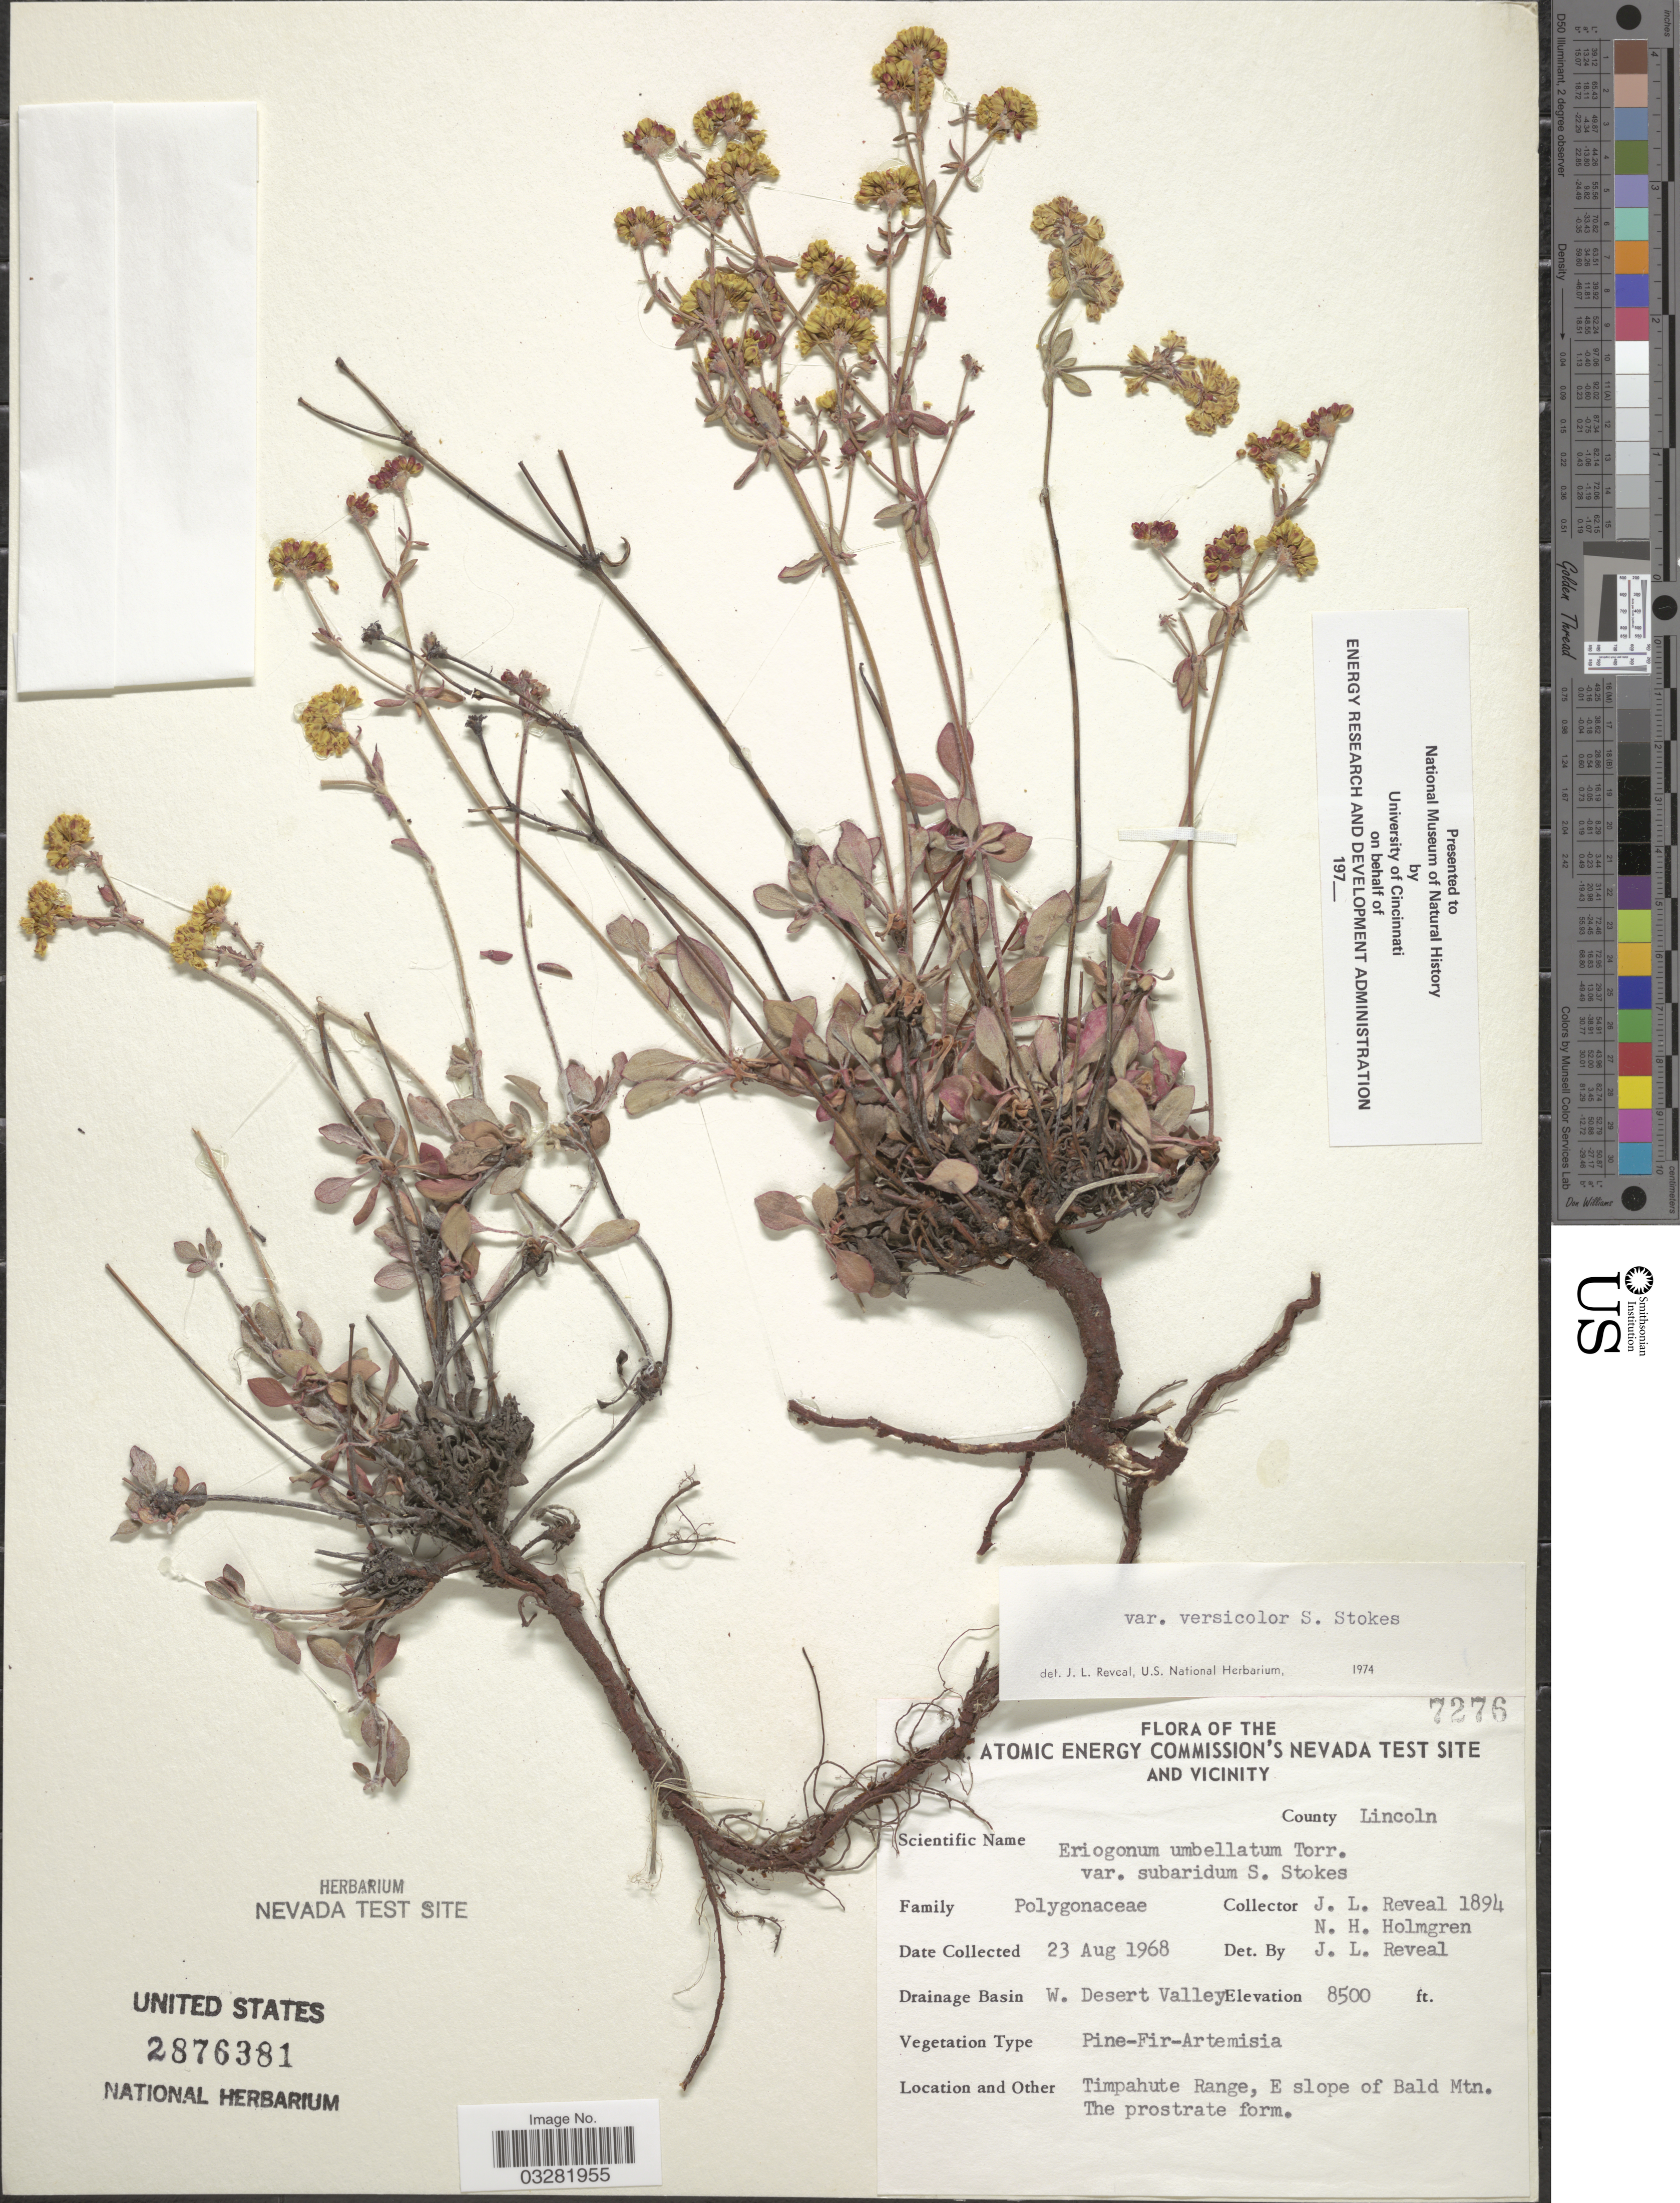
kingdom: Plantae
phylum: Tracheophyta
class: Magnoliopsida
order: Caryophyllales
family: Polygonaceae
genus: Eriogonum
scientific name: Eriogonum umbellatum var. versicolor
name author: S. Stokes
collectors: J. L. Reveal & N. H. Holmgren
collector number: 1894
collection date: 1968-08-23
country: United States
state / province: Nevada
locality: The U.S. Atomic Energy Commission's Nevada Test Site and Vicinity. County Nye. Drainage Basin W. Desert Valley. Timpahute Range, E slope of Bald Mtn. The prostrate form.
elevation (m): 2591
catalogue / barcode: US 2876381